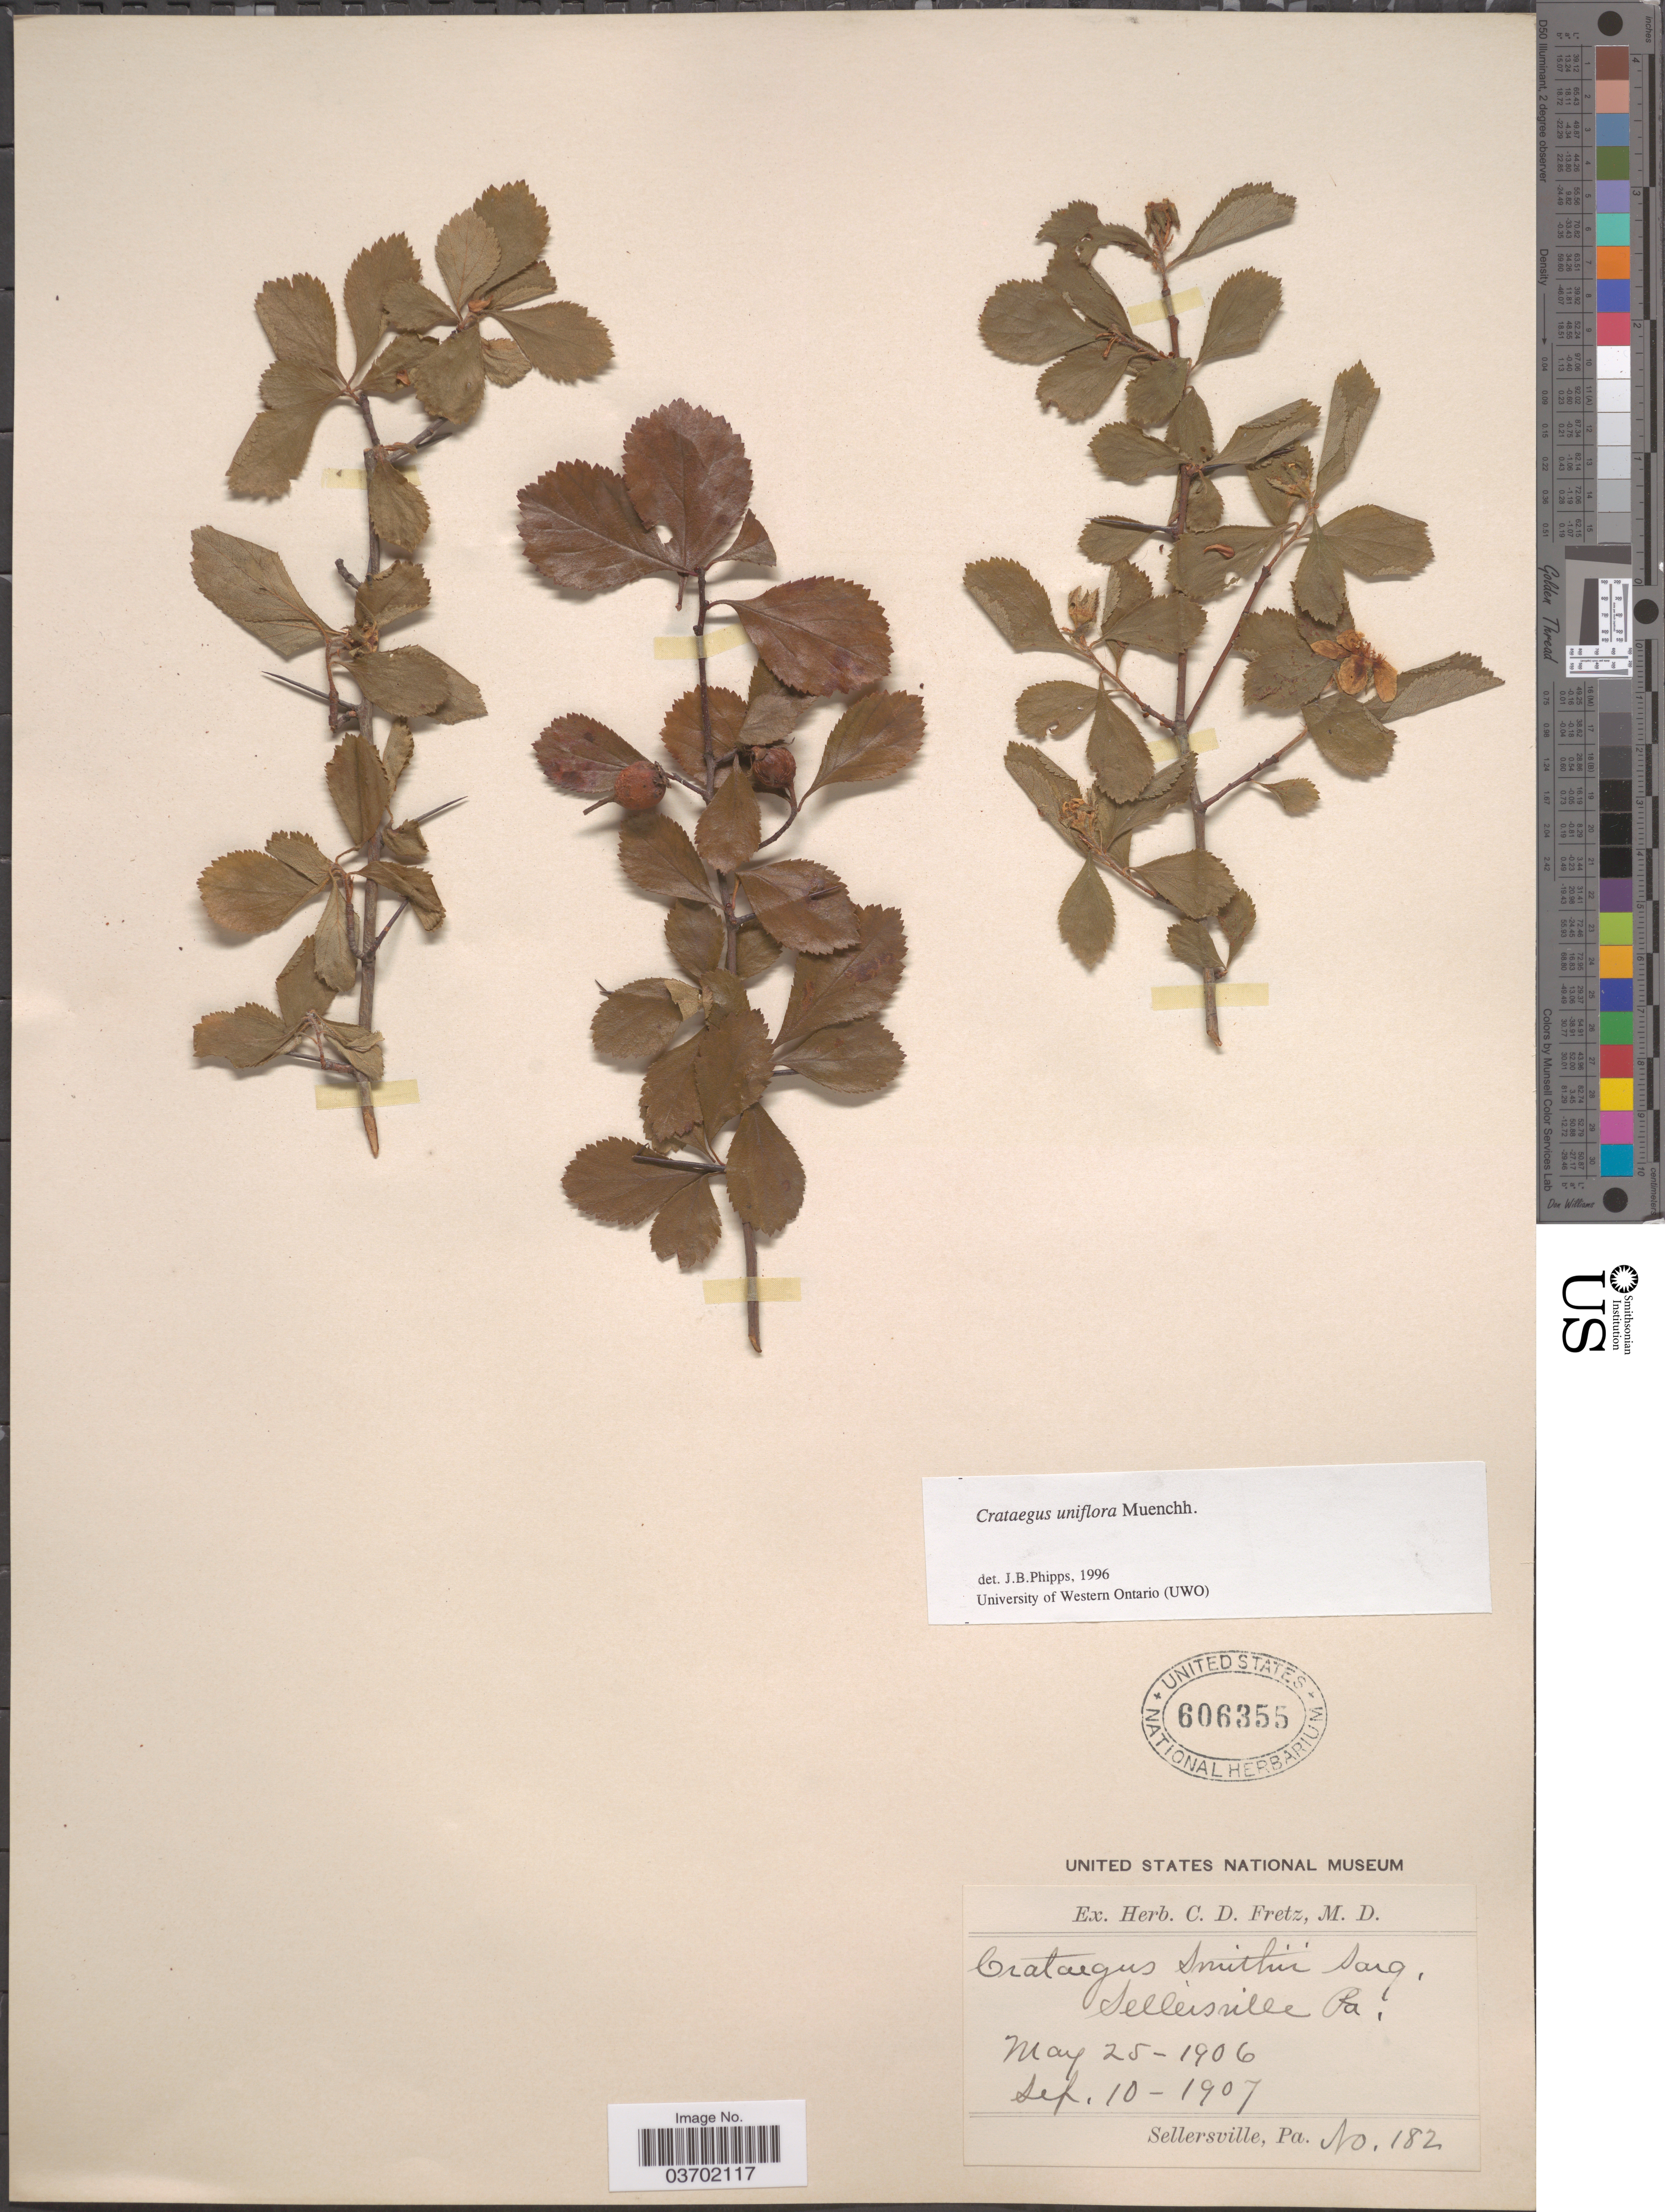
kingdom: Plantae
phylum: Tracheophyta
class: Magnoliopsida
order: Rosales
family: Rosaceae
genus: Crataegus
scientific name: Crataegus uniflora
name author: Münchh.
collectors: ex herb. C.D. Fretz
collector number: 182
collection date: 1906-05-25/1907-09-10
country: United States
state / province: Pennsylvania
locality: Sellersville.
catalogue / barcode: US 606355